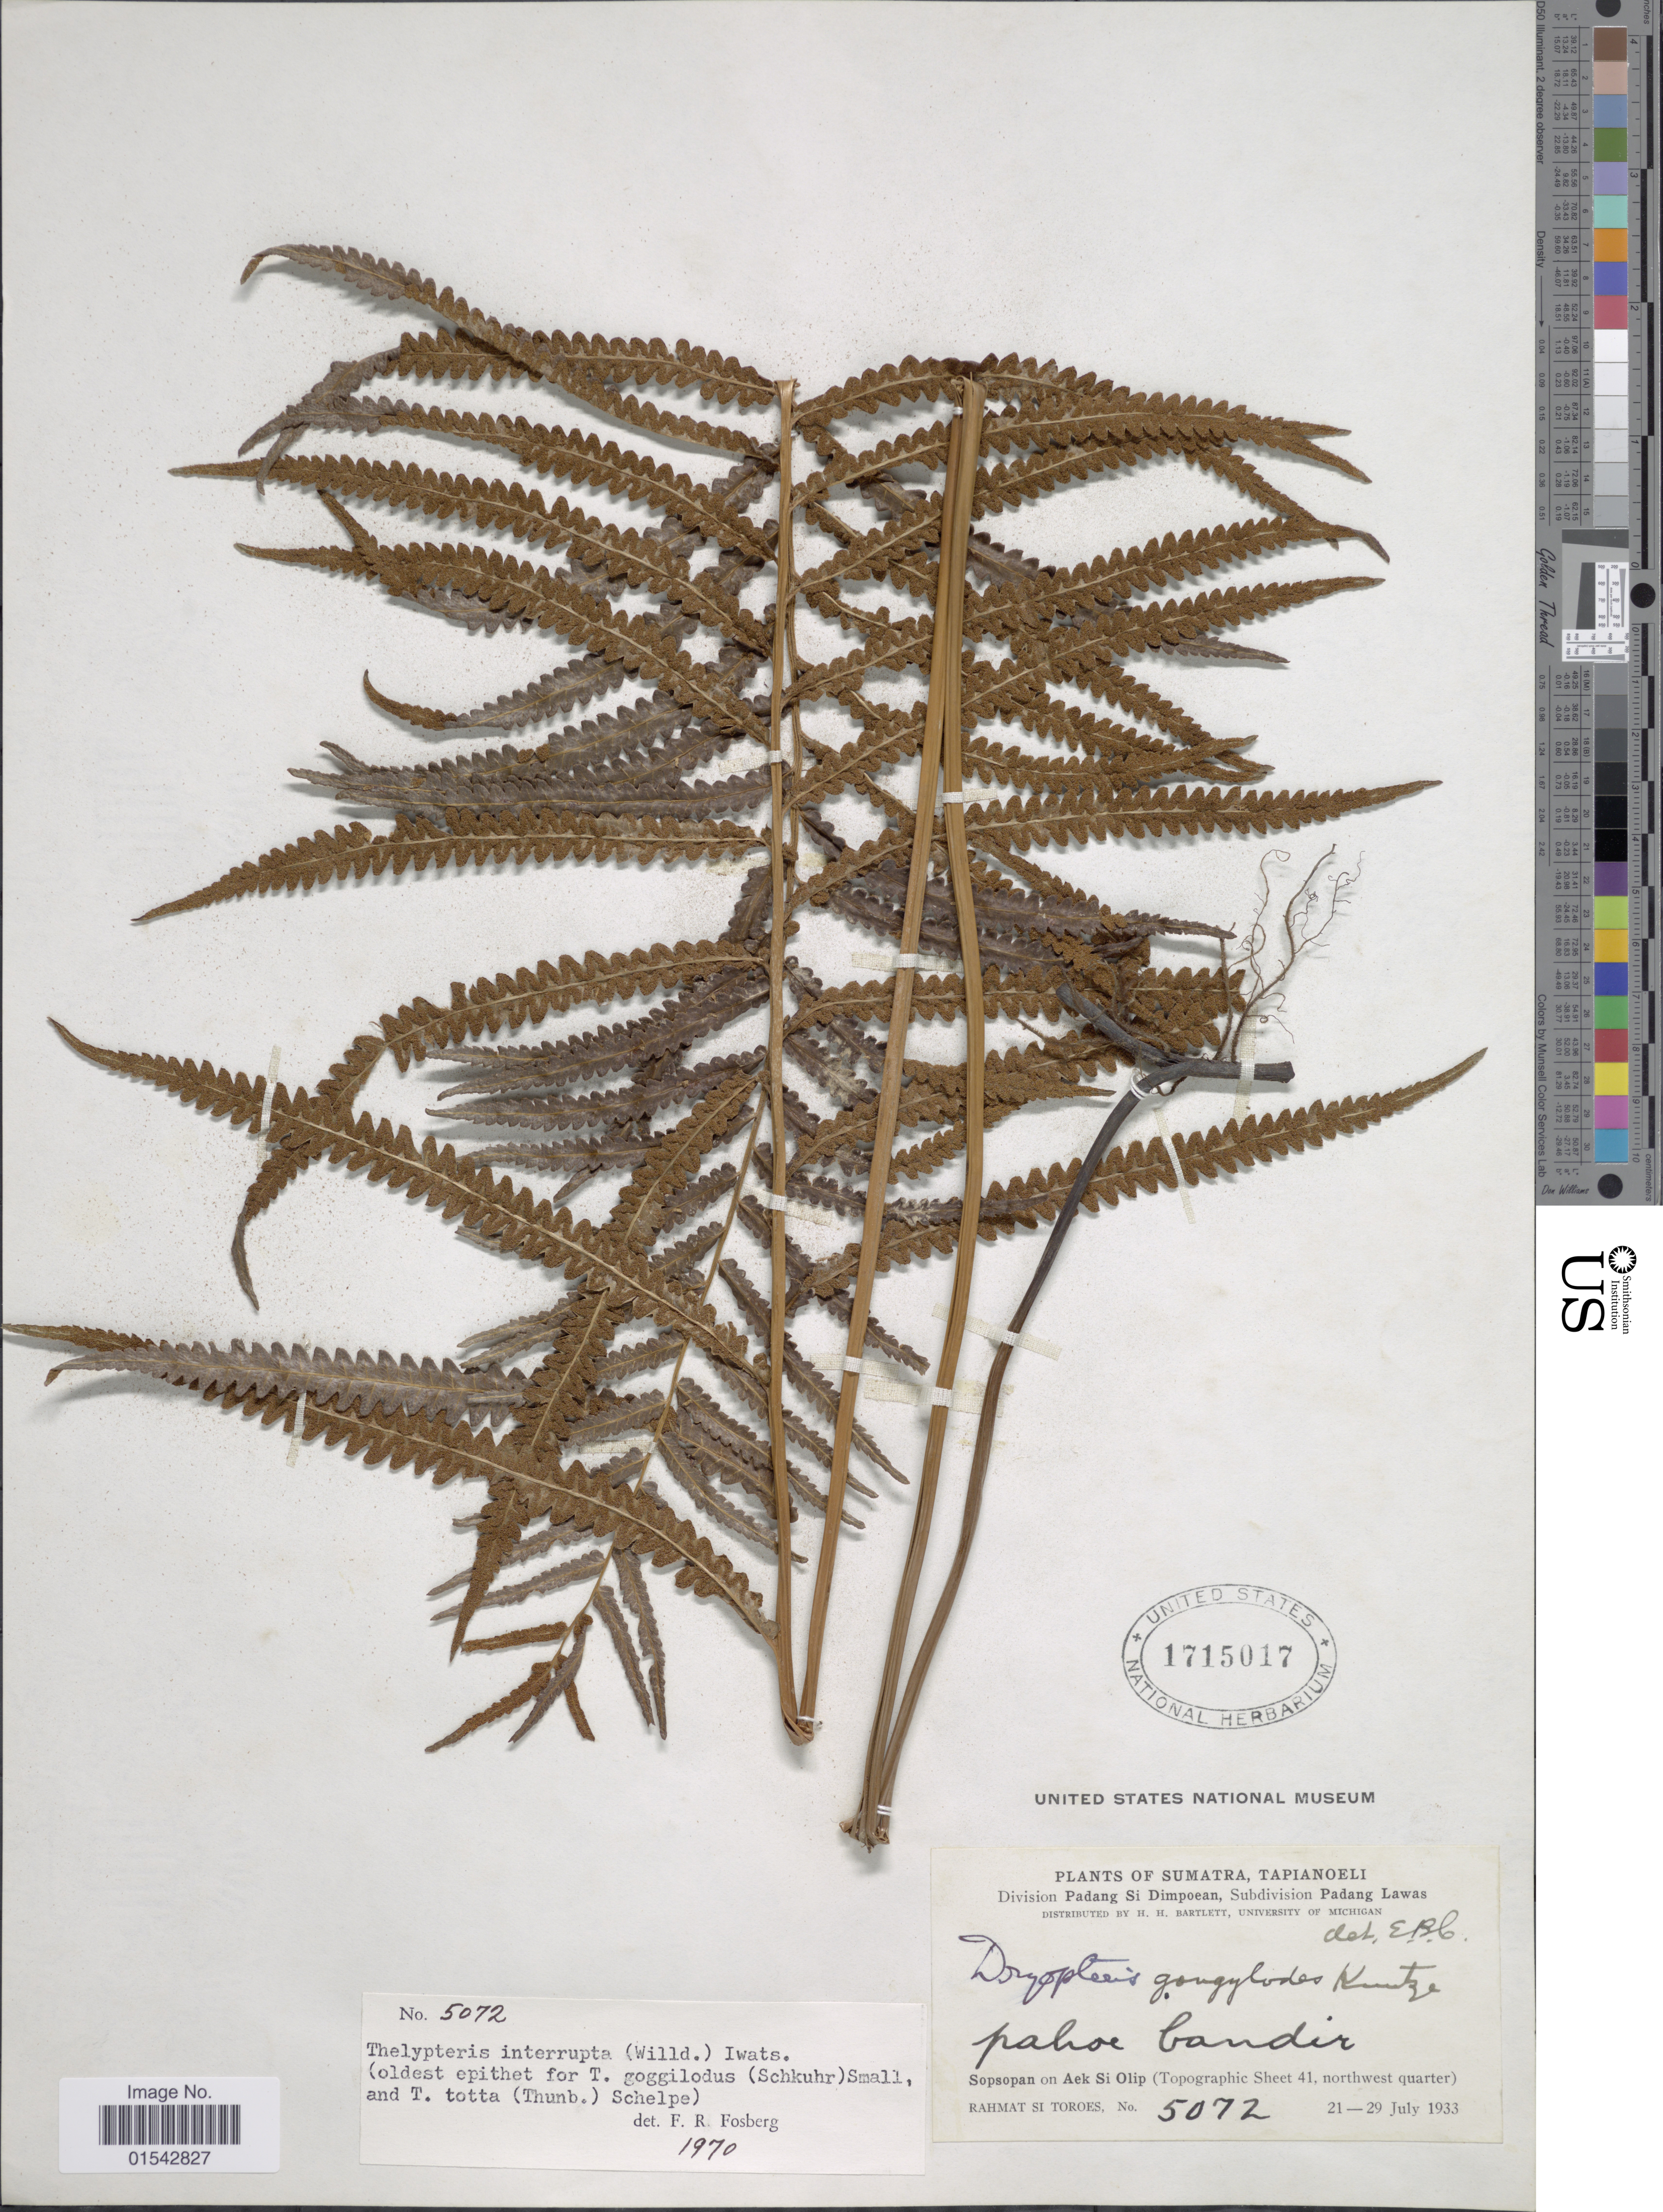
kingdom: Plantae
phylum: Tracheophyta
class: Polypodiopsida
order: Polypodiales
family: Thelypteridaceae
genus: Cyclosorus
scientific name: Cyclosorus interruptus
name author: (Willd.) H. Itô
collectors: Rahmat Si Boeea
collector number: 5072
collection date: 1933-07-21/1933-07-29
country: Indonesia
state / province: Sumatra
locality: Sumatra, Tapianoeli, Division Padang si Dimpoean, Subdivision Padang Lawas, Sopsopan on Aek Si Olip (Topographic sheet 41, northwest quarter)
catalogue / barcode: US 1715017